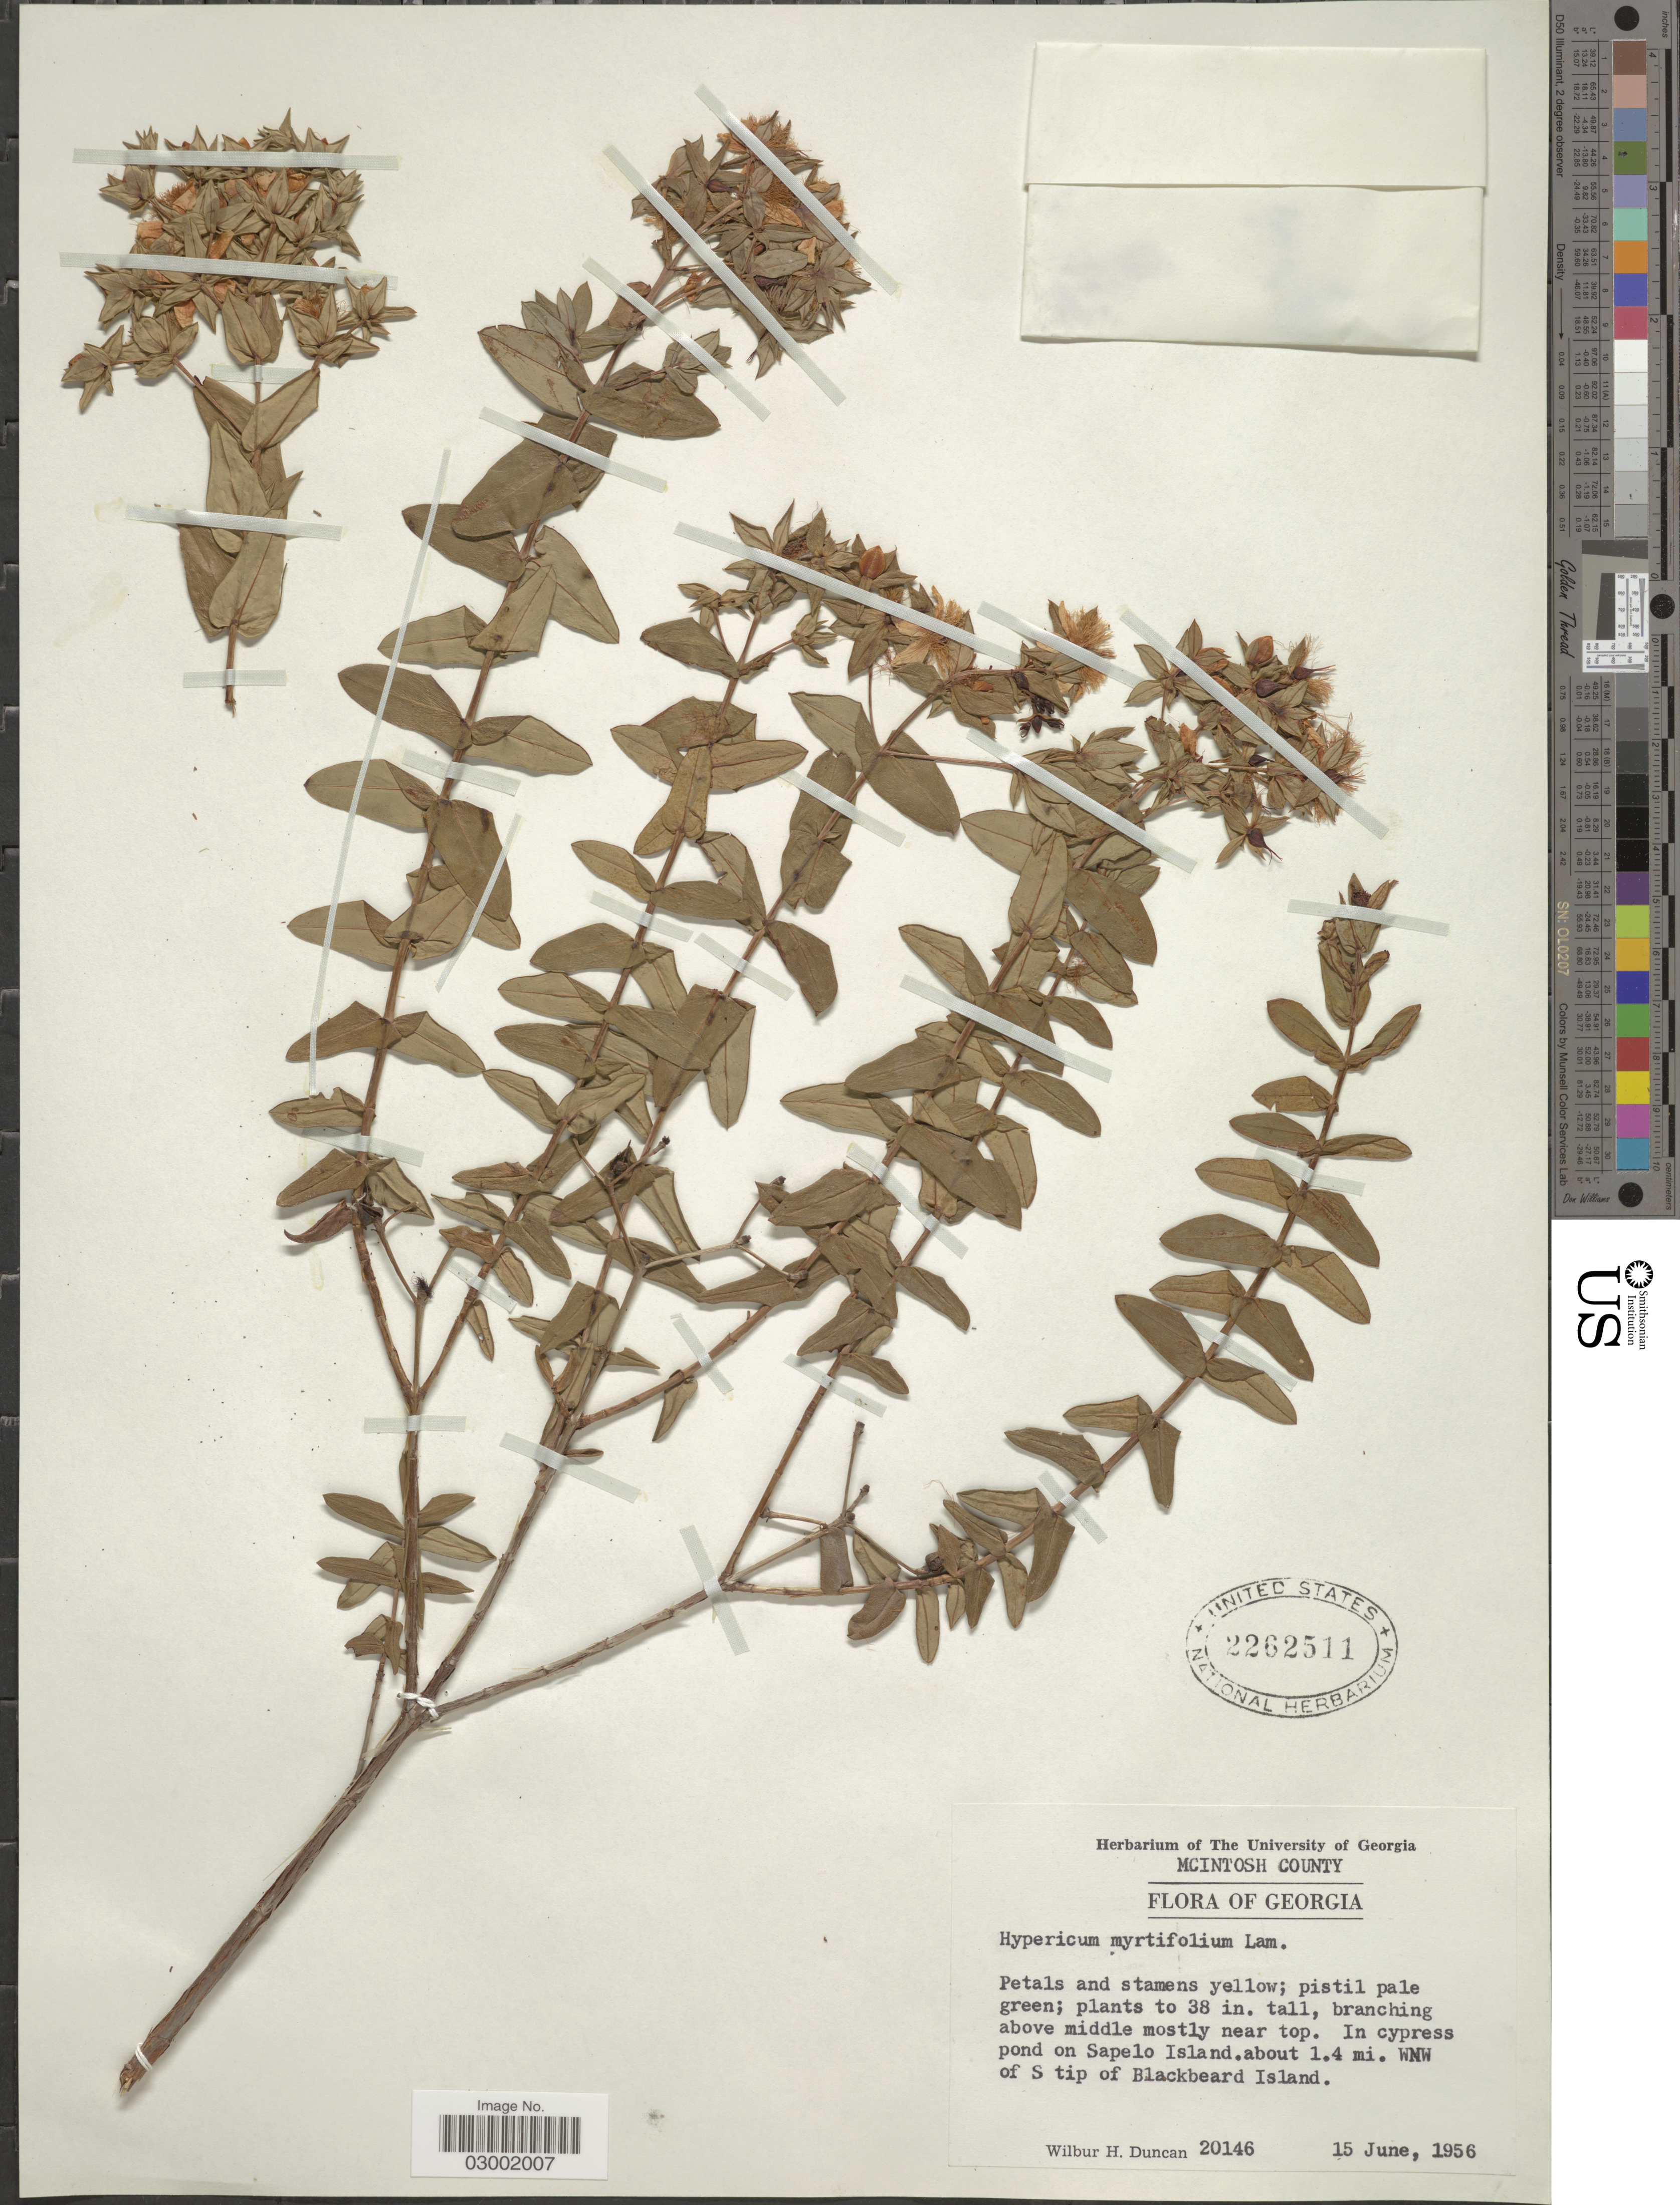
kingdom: Plantae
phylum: Tracheophyta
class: Magnoliopsida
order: Malpighiales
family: Hypericaceae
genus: Hypericum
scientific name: Hypericum myrtifolium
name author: Lam.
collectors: W. H. Duncan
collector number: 20146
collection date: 1956-06-15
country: United States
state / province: Georgia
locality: McIntosh County, In cypress pond on Sapelo Island. about 1.4 mi. WNW of S tip of Blackbeard Island.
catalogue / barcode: US 2262511